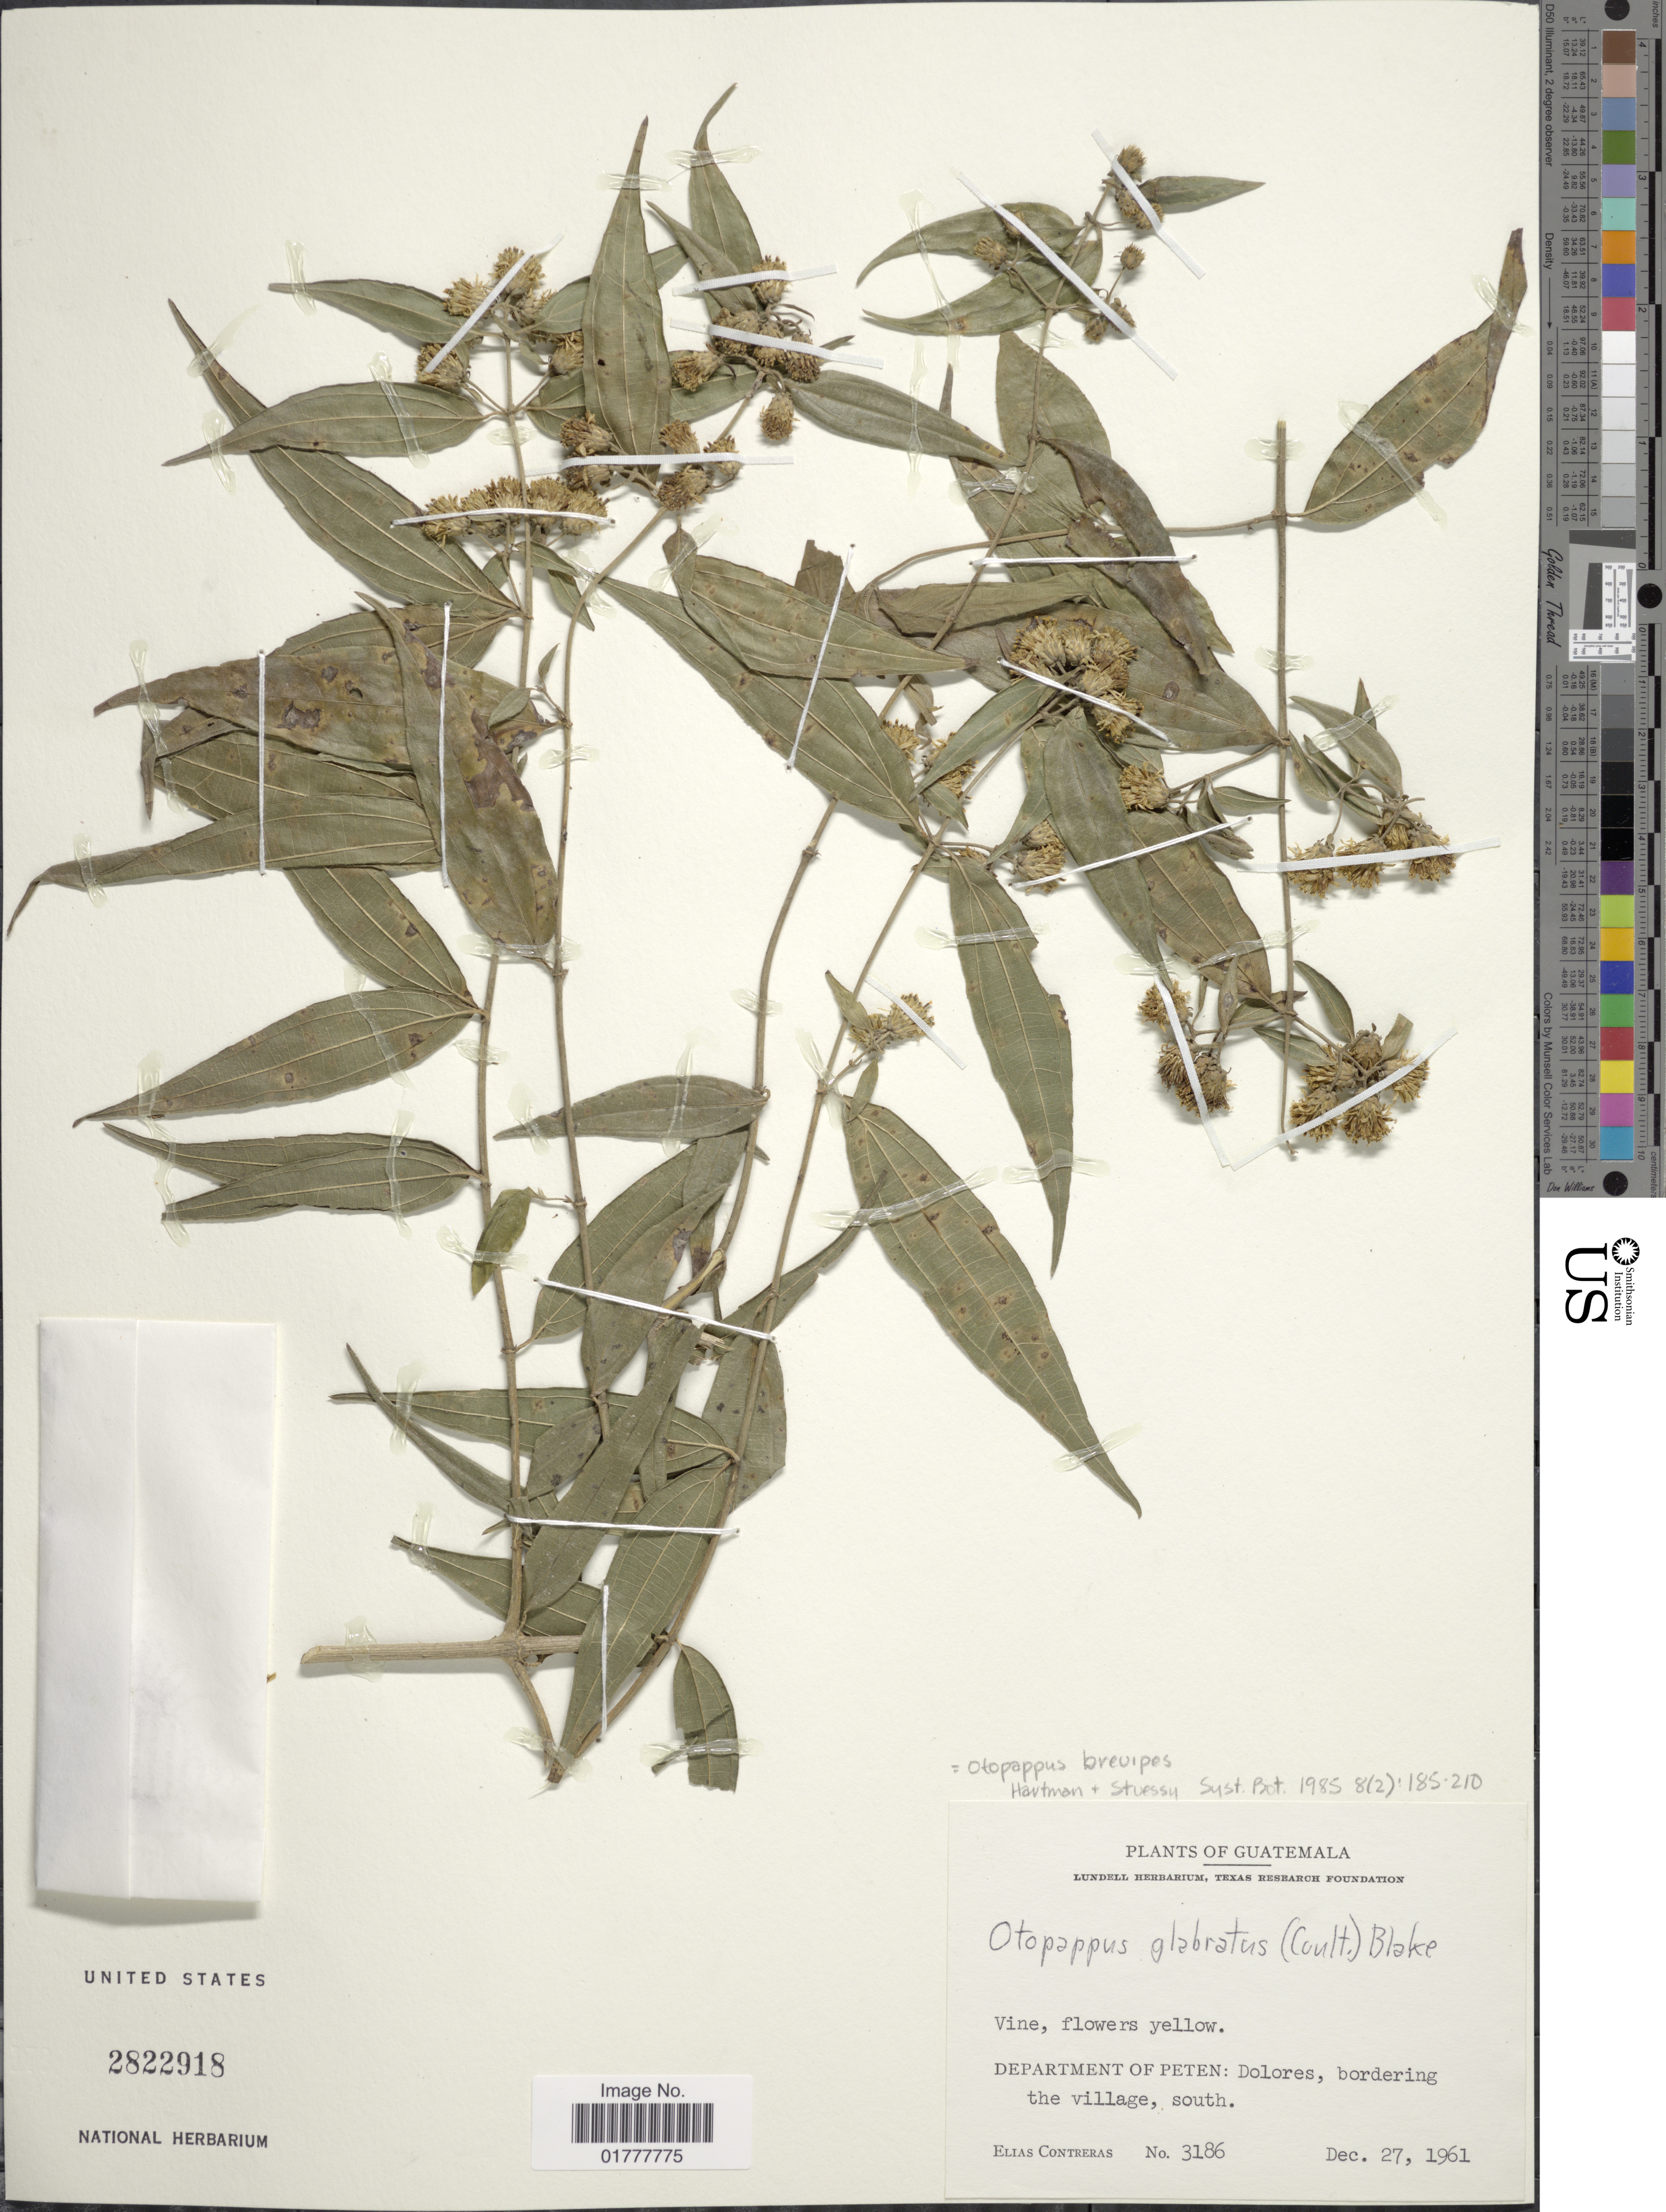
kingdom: Plantae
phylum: Tracheophyta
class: Magnoliopsida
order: Asterales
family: Asteraceae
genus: Otopappus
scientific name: Otopappus brevipes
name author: B.L. Rob.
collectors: E. Contreras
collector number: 3186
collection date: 1961-12-27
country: Guatemala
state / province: El Petén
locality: Department of Peten: Dolores , bordering the village, south.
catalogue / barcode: US 2822918